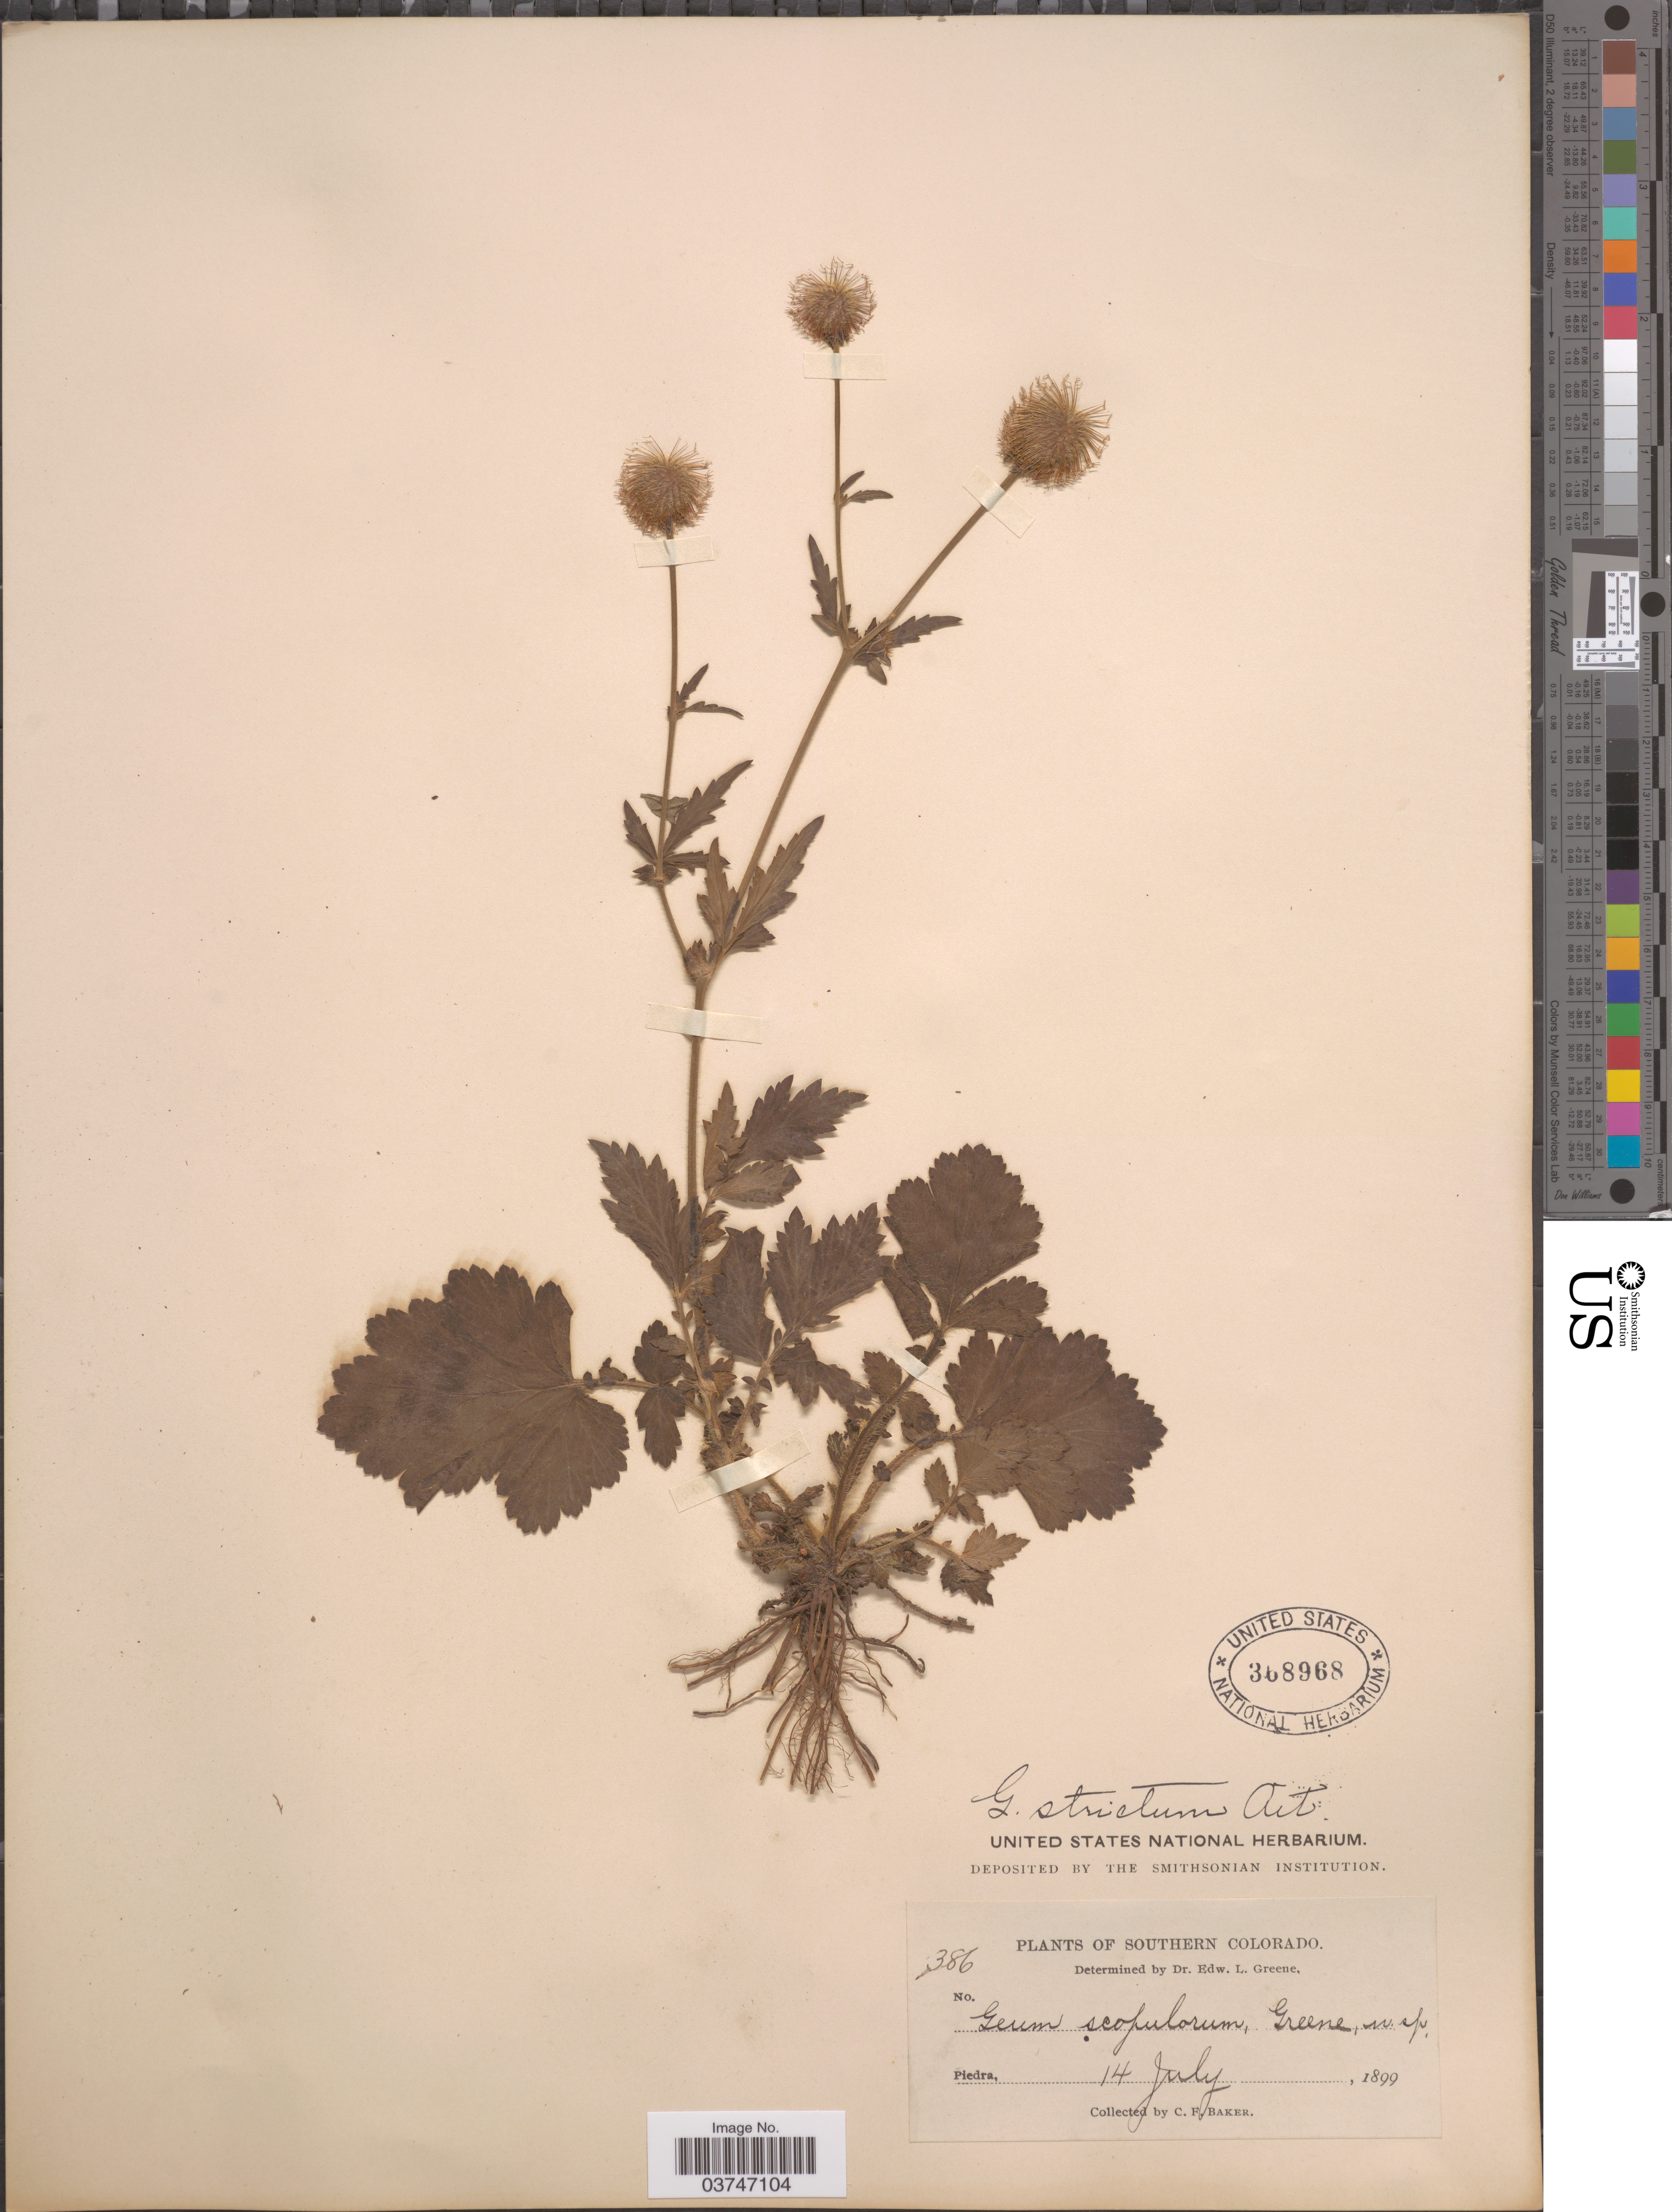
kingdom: Plantae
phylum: Tracheophyta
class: Magnoliopsida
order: Rosales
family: Rosaceae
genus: Geum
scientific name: Geum aleppicum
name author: Jacq.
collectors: C. F. Baker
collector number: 386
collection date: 1899-07-14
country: United States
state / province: Colorado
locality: Piedra.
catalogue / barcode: US 368968